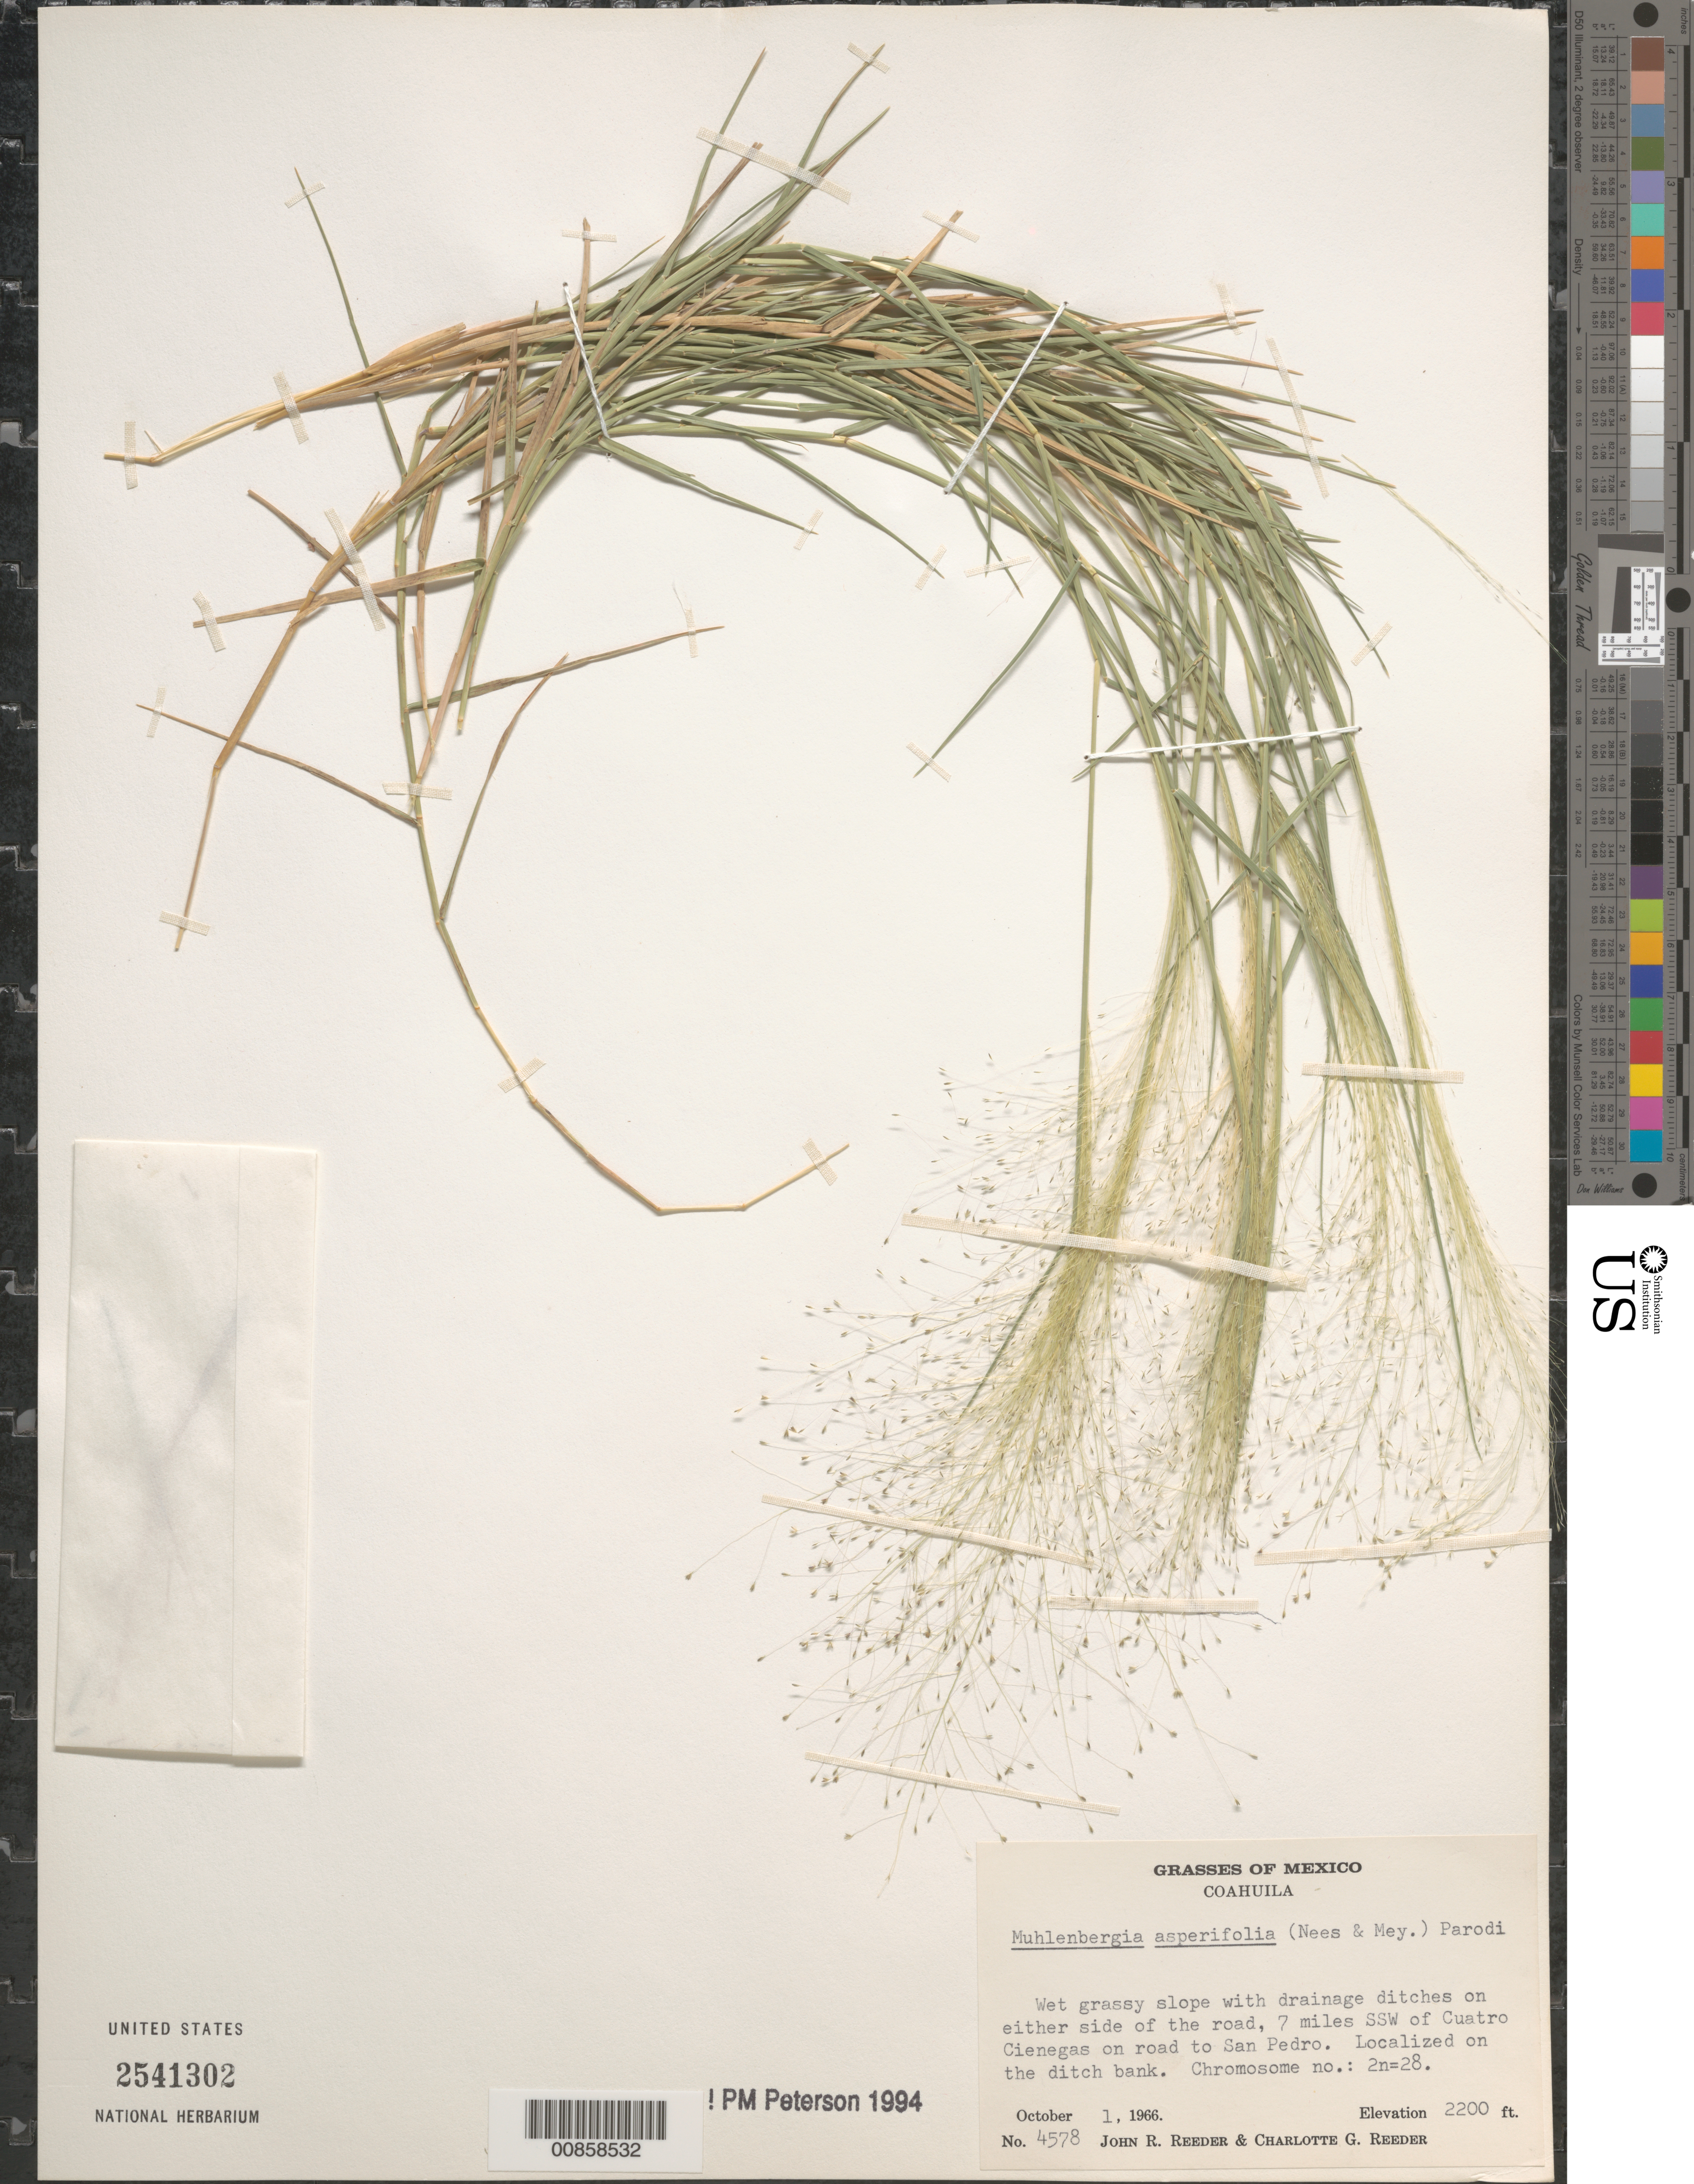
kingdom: Plantae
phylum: Tracheophyta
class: Liliopsida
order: Poales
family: Poaceae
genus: Muhlenbergia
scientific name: Muhlenbergia asperifolia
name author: (Nees & Meyen ex Trin.) Parodi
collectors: J. R. Reeder & R. S. Felger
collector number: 4578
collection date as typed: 01 Oct 1966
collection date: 1966-10-01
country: Mexico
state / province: Coahuila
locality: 7 mi SSW of Cuatrocienegas on road to San Pedro, Coah.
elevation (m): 671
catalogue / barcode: US 2541302